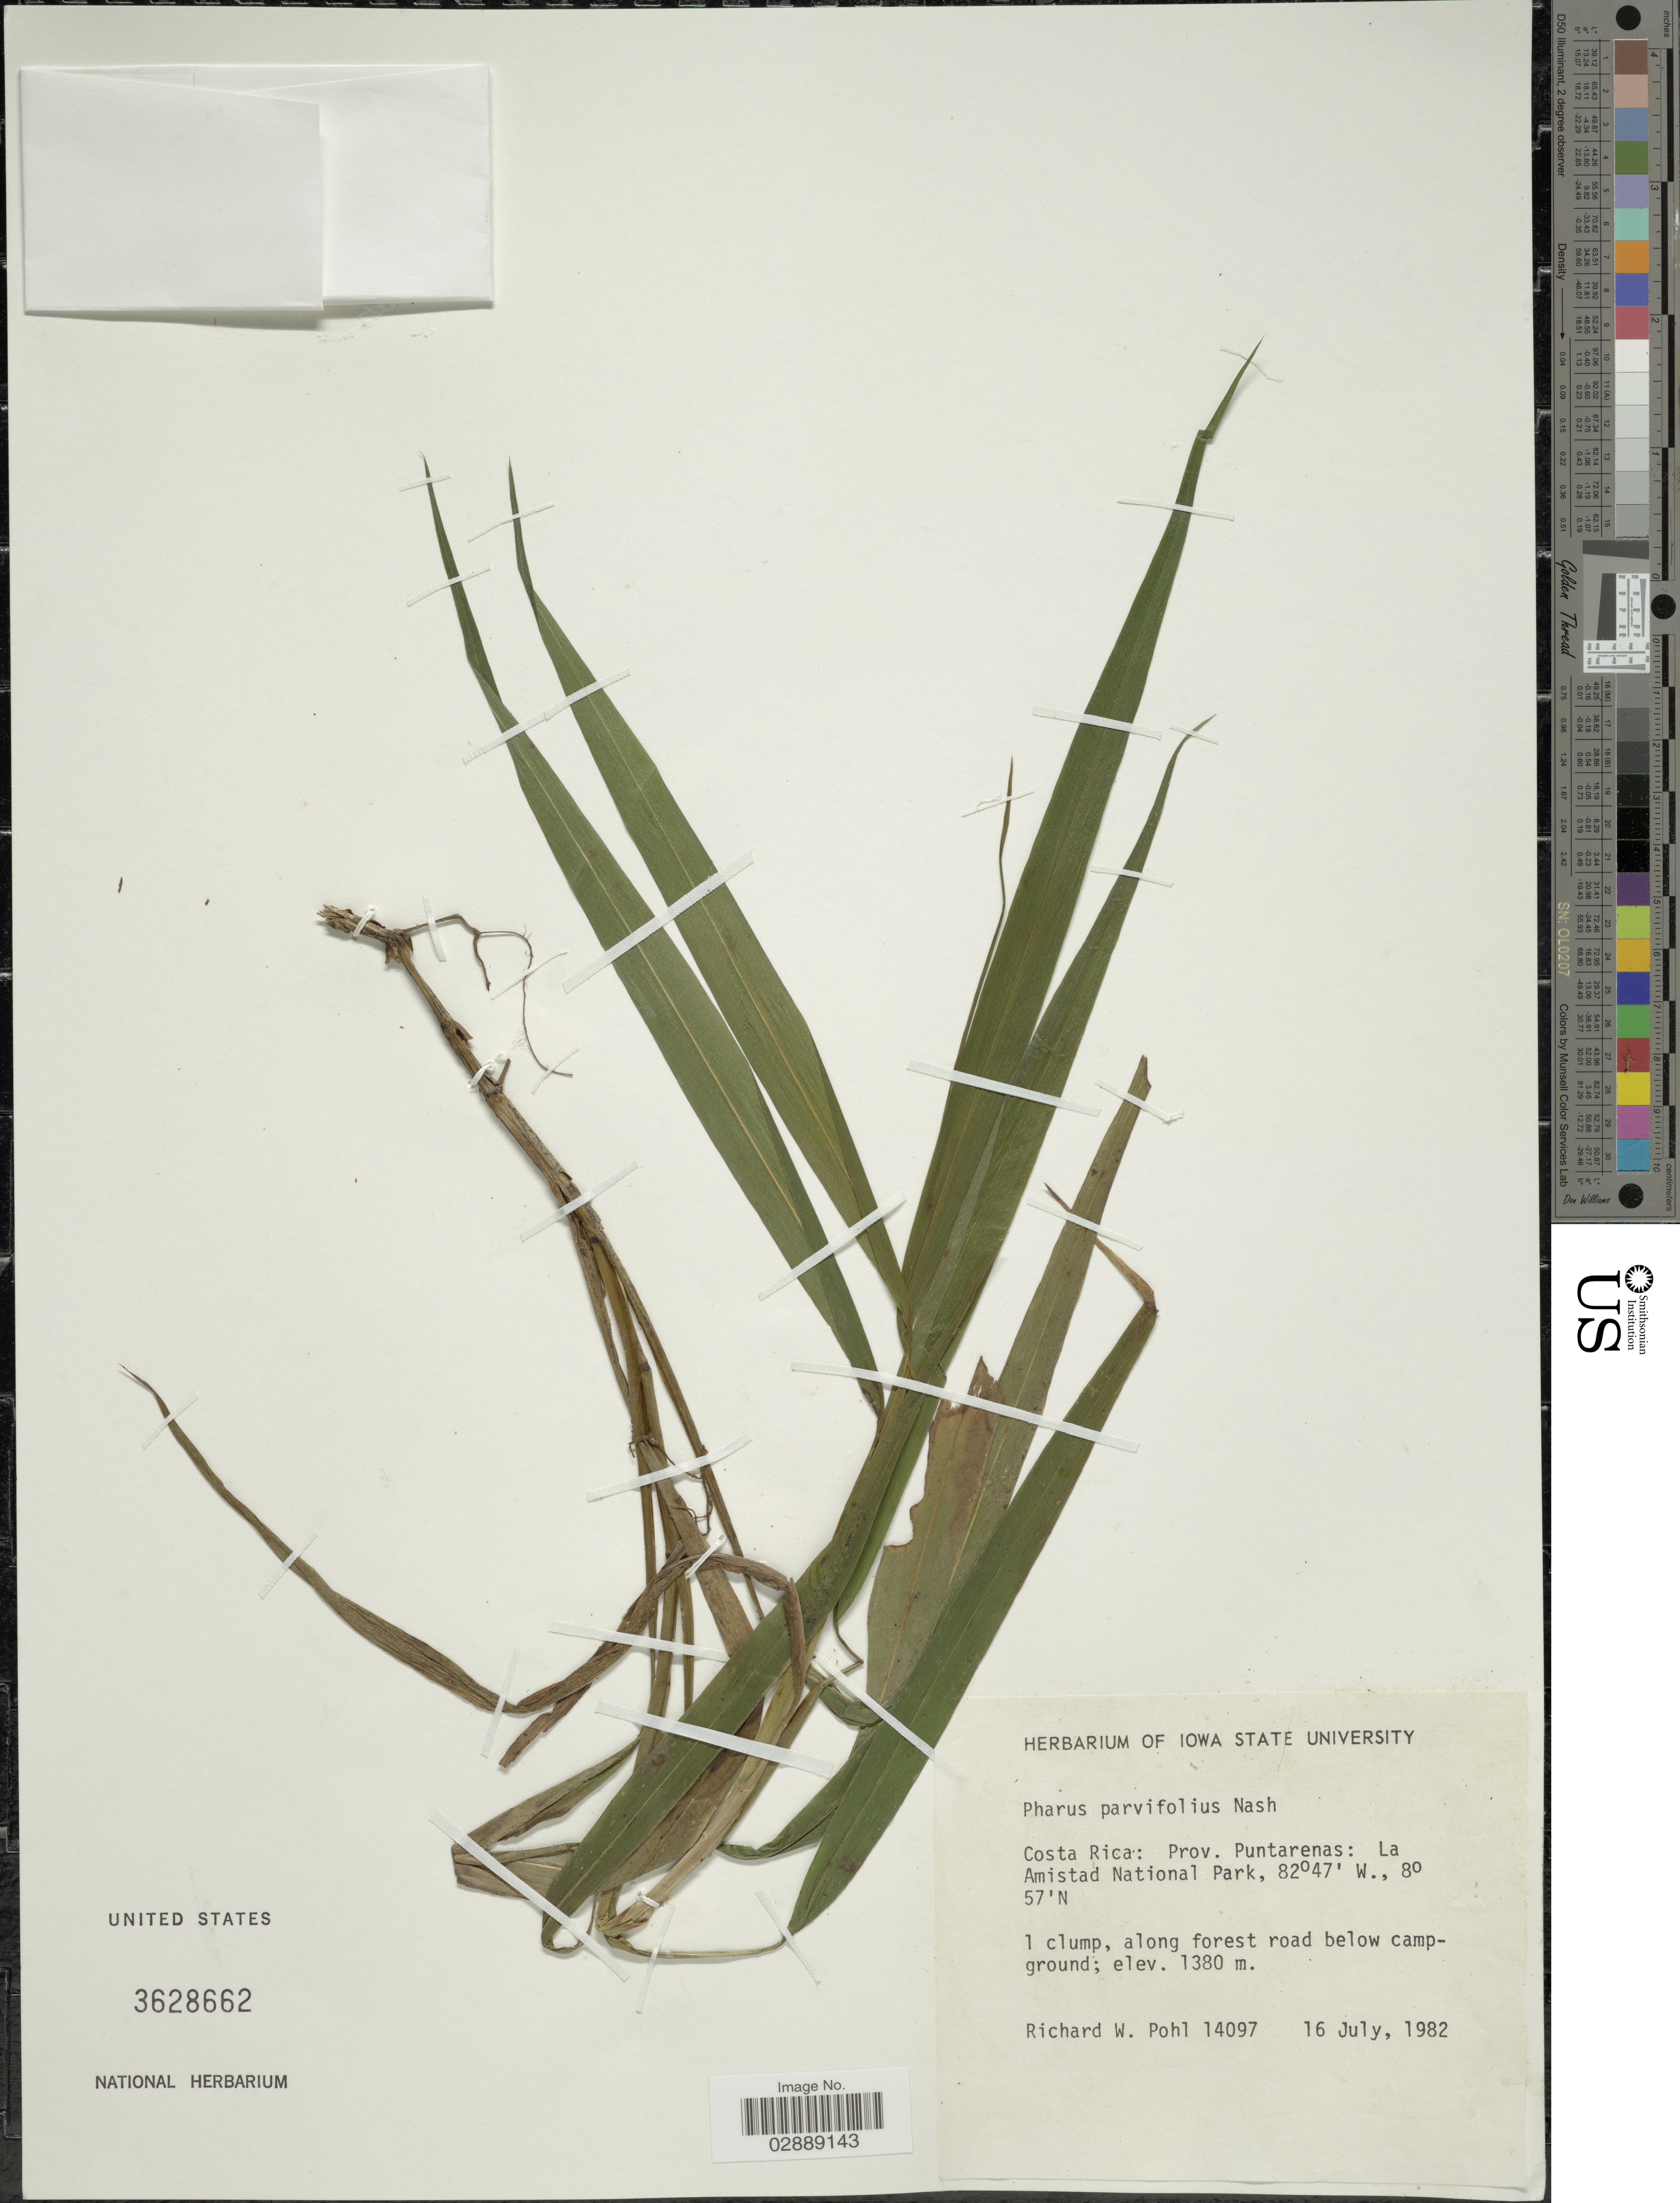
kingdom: Plantae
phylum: Tracheophyta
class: Liliopsida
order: Poales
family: Poaceae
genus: Pharus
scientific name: Pharus parvifolius subsp. parvifolius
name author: Nash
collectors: R. W. Pohl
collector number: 14097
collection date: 1982-07-16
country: Costa Rica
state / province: Puntarenas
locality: La Amistad National Park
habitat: along forest road below campground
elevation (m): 1380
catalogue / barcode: US 3628662